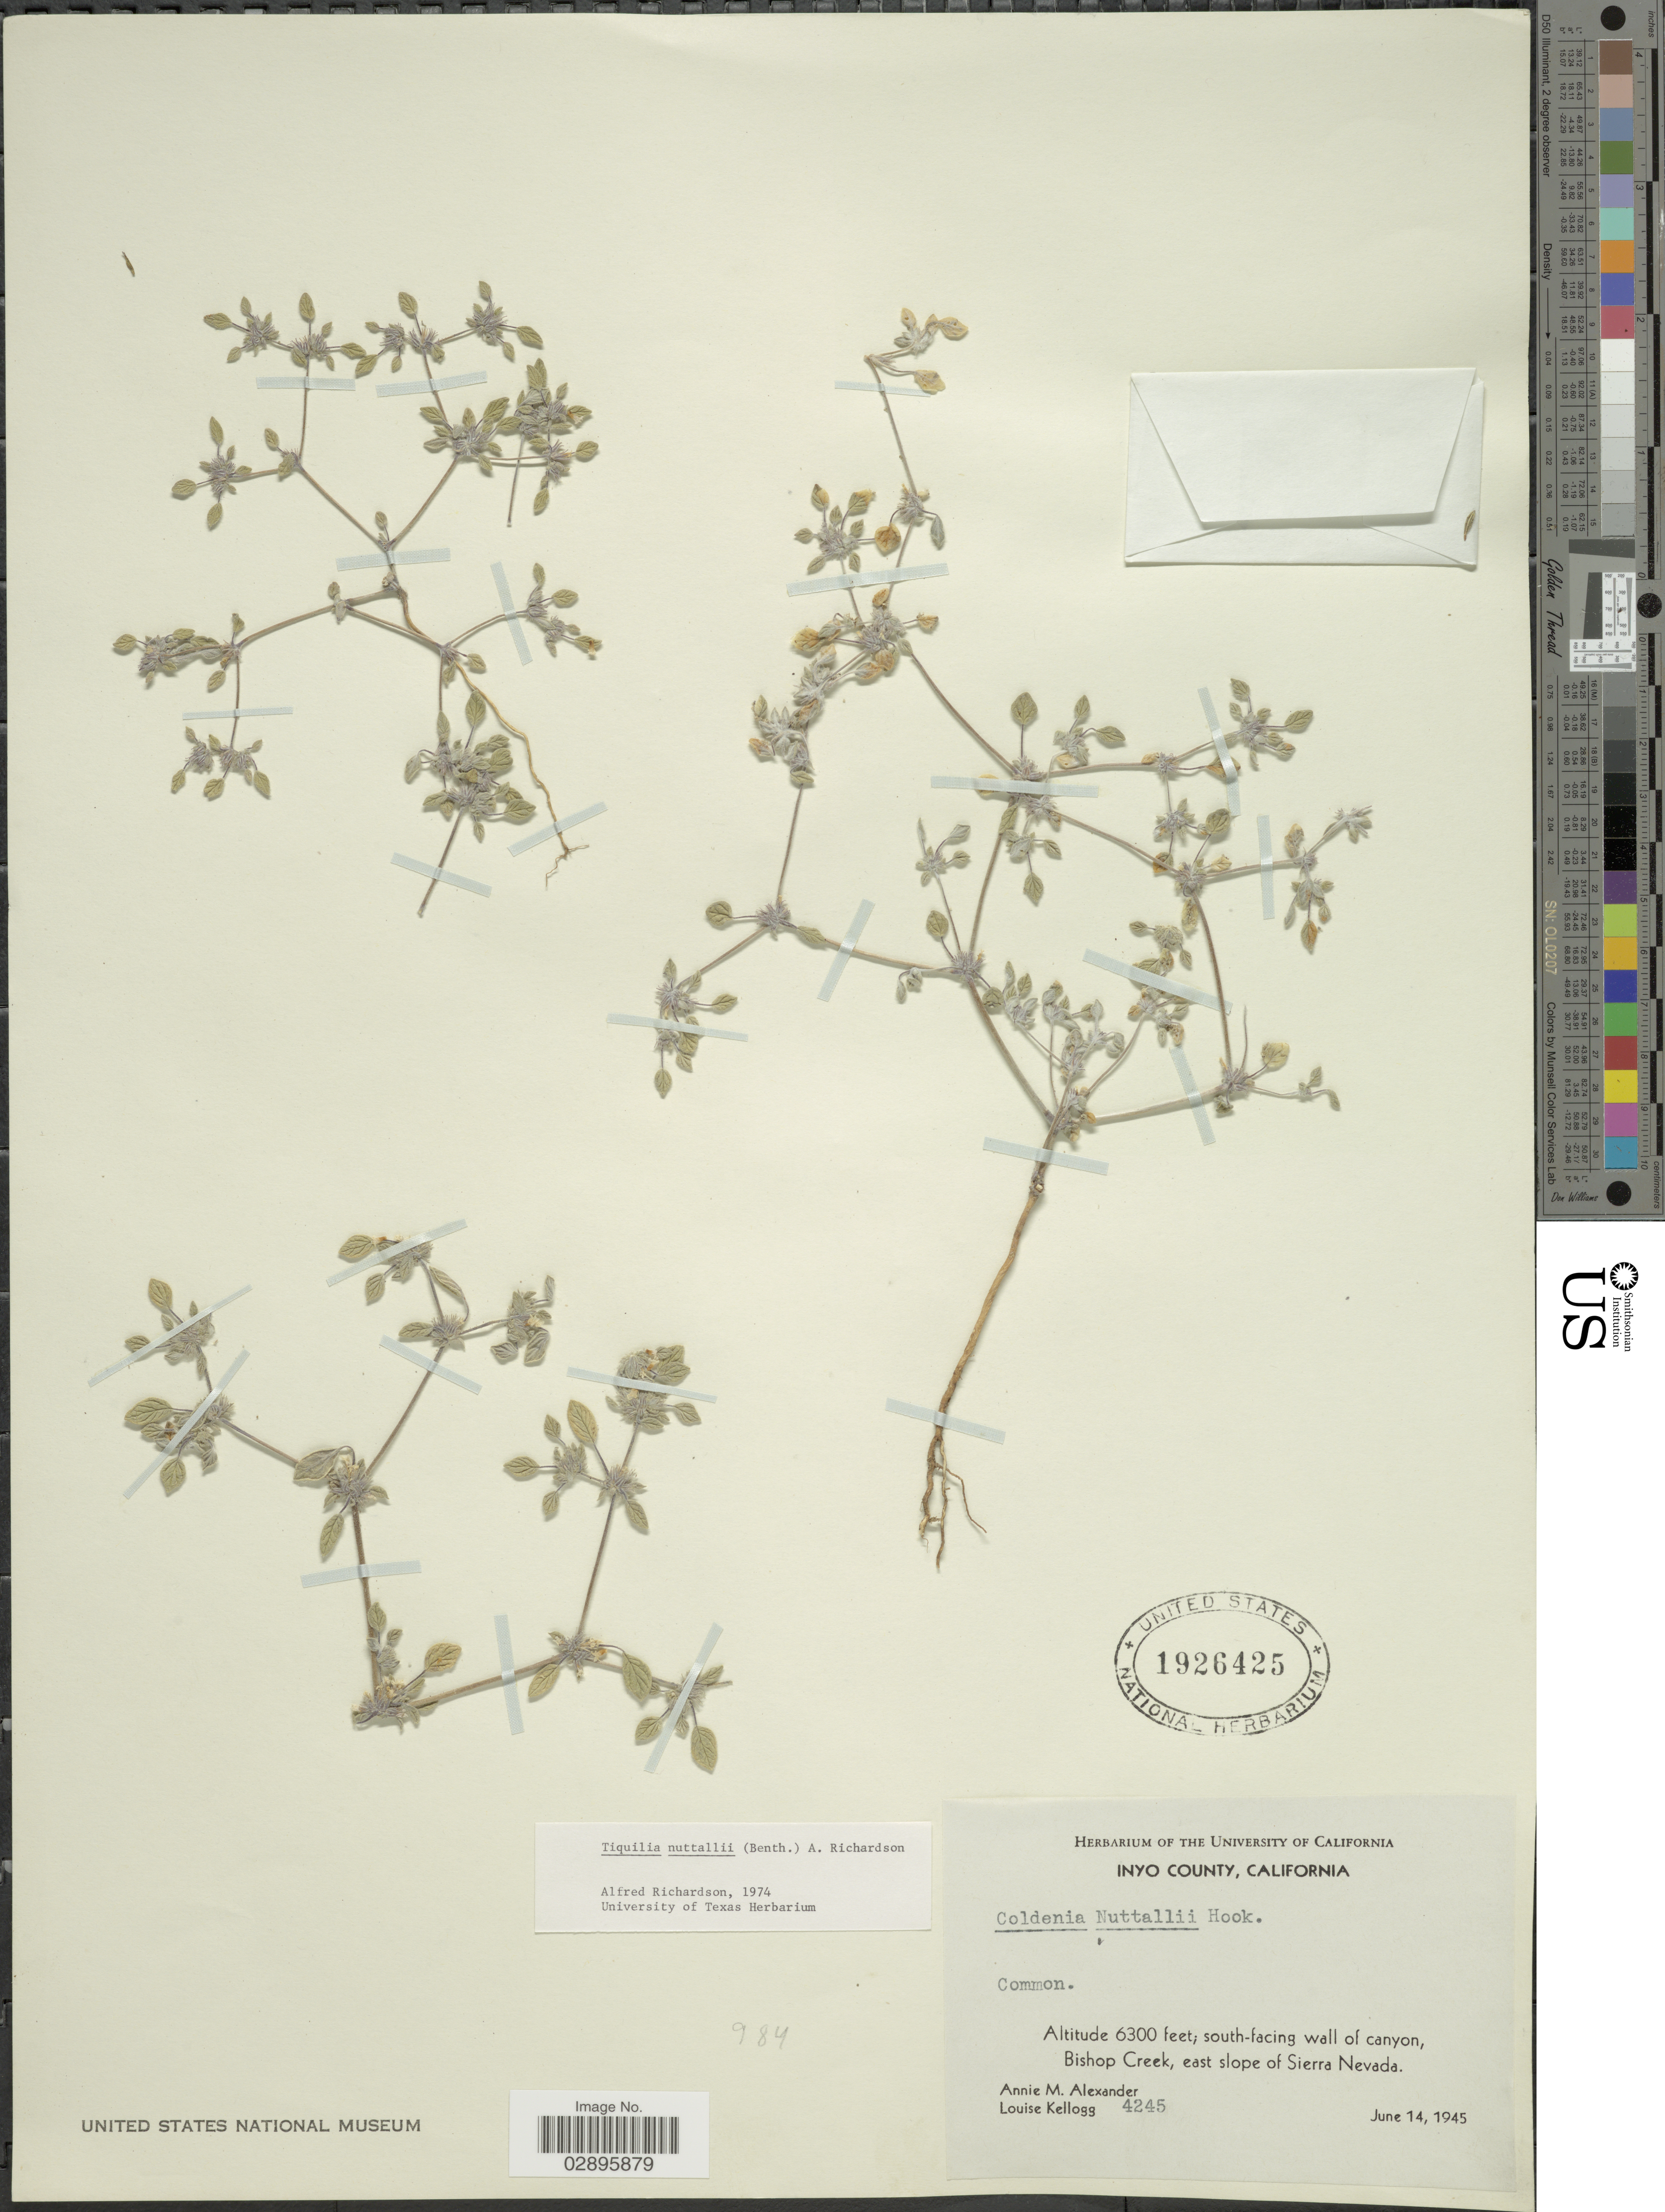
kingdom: Plantae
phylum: Tracheophyta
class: Magnoliopsida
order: Boraginales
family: Ehretiaceae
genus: Tiquilia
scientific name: Tiquilia nuttallii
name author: (Hook.) A.T. Richardson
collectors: A. M. Alexander & L. Kellog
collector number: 4245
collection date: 1945-06-14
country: United States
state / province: California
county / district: Inyo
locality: Inyo County. South-facing wall of canyon, Bishop Creek, east slope of Sierra Nevada.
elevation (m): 1920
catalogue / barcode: US 1926425